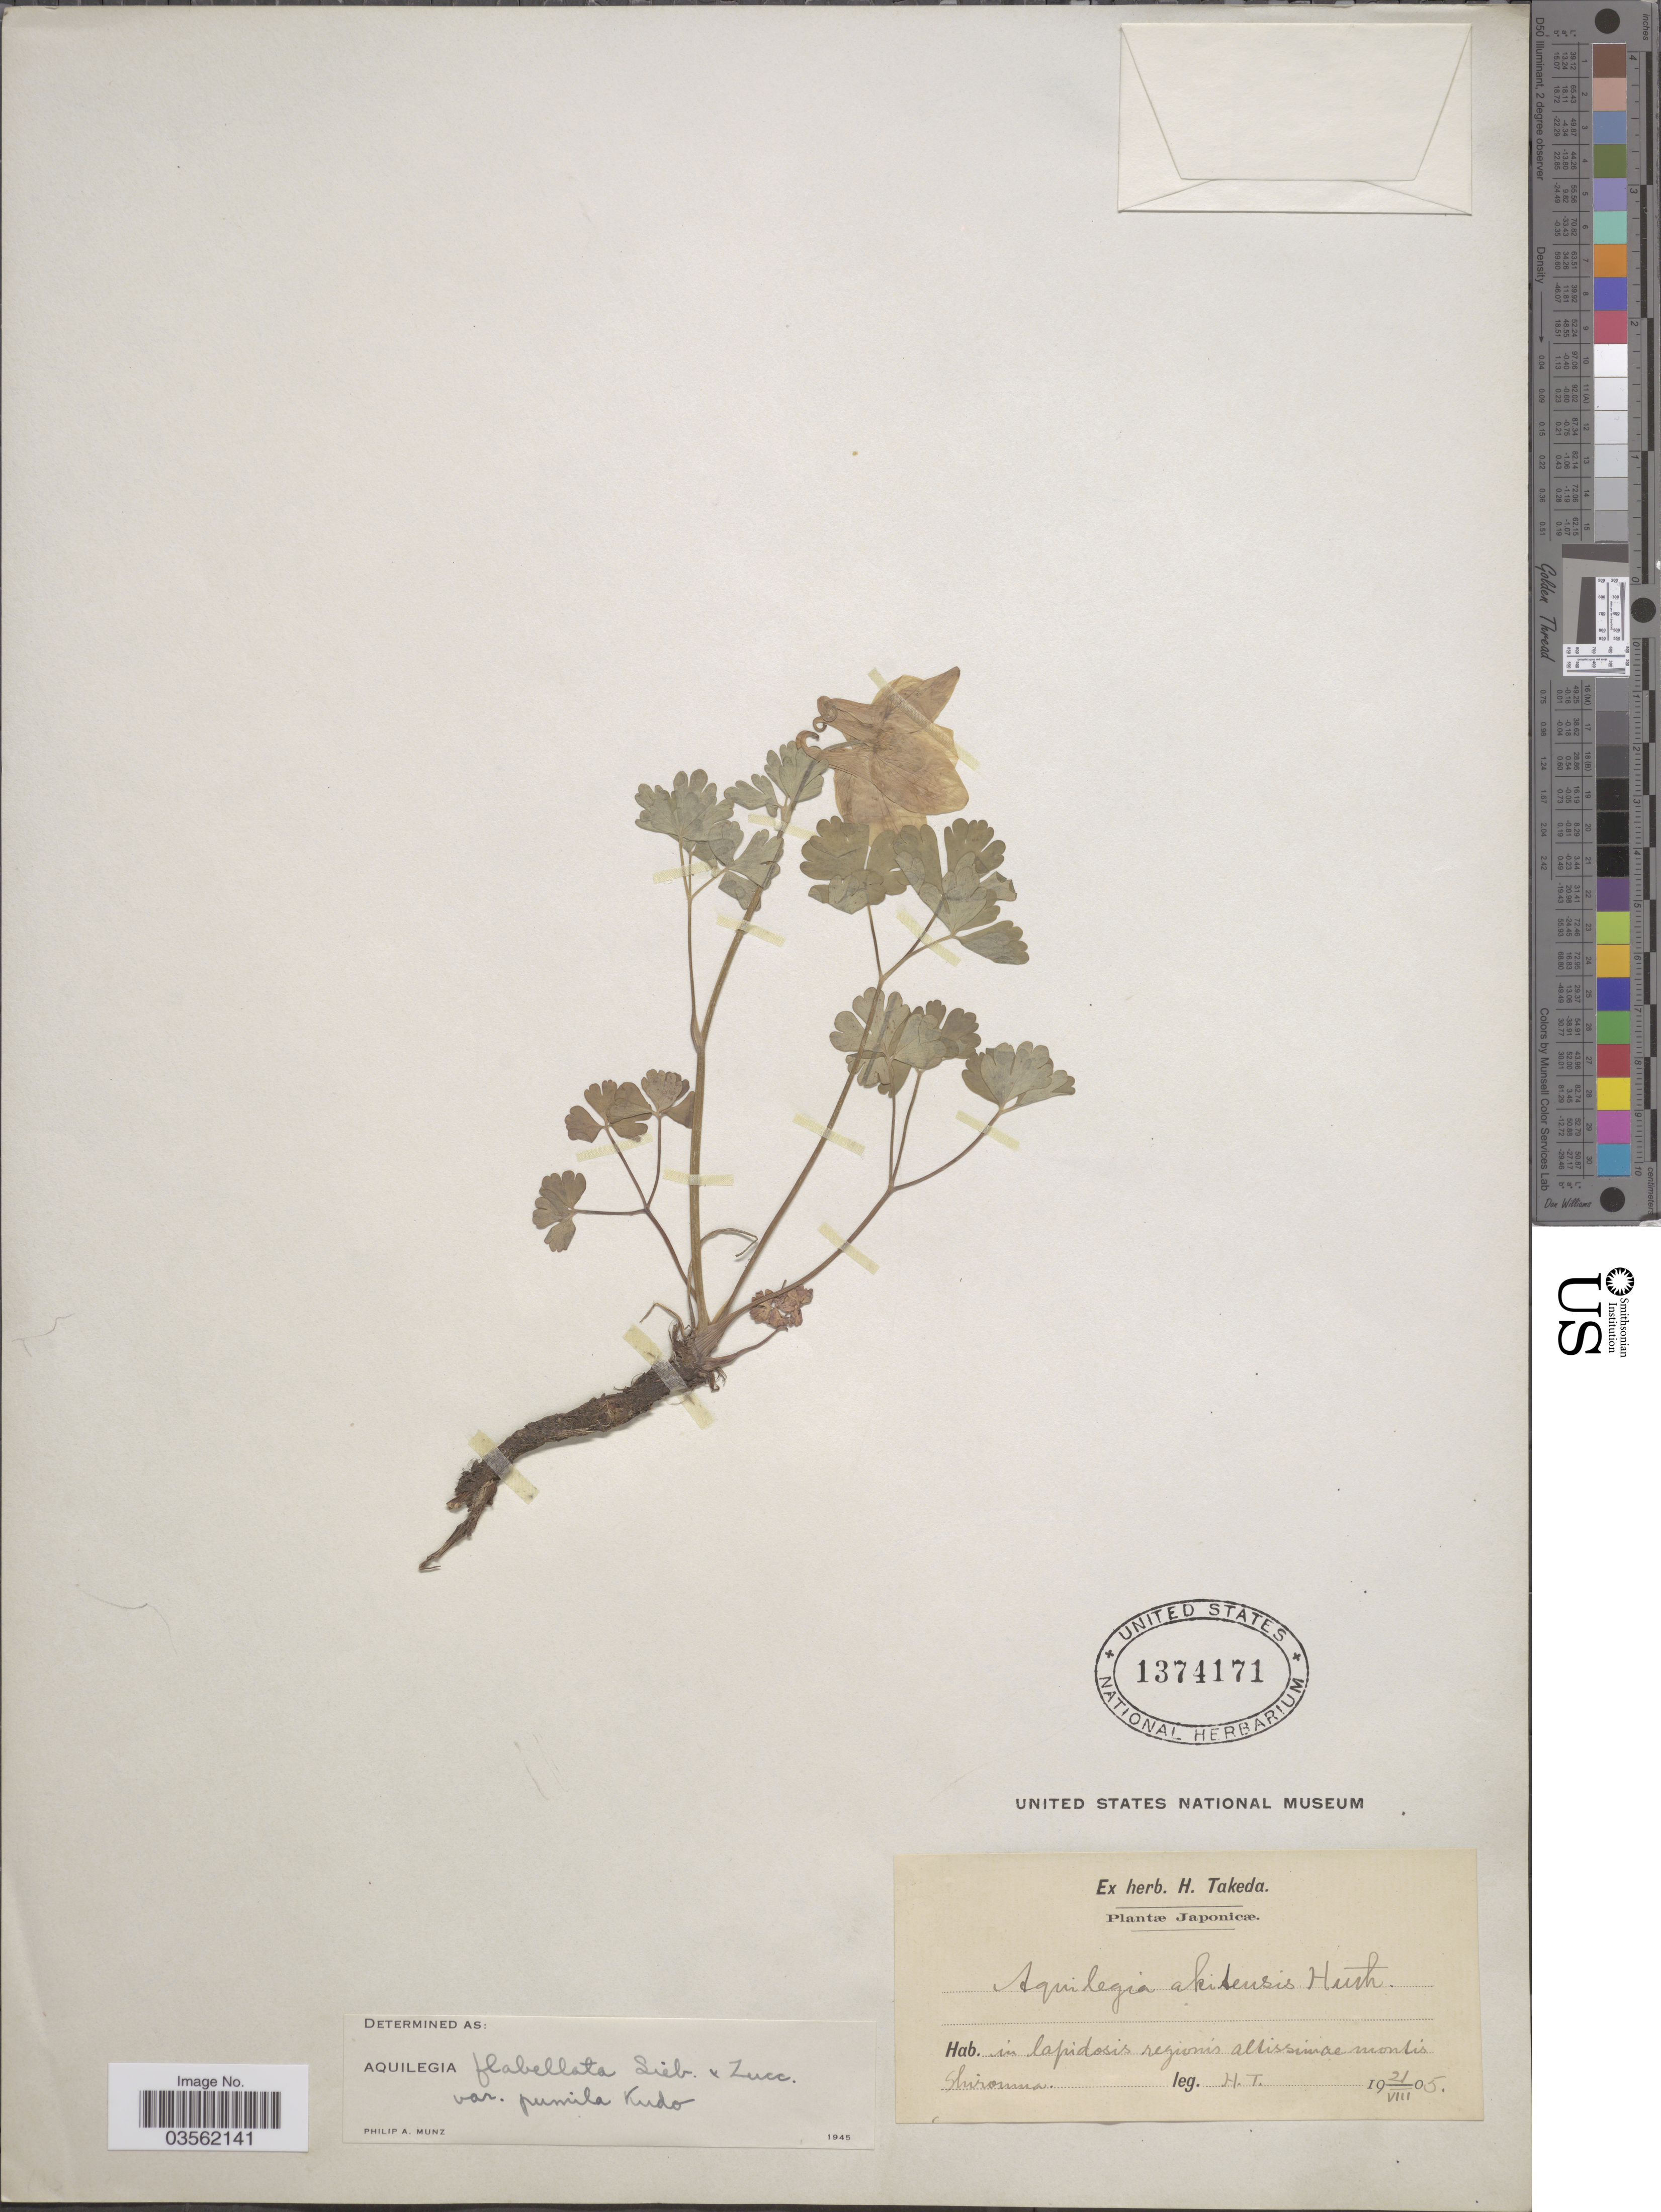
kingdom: Plantae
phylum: Tracheophyta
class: Magnoliopsida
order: Ranunculales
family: Ranunculaceae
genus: Aquilegia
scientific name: Aquilegia flabellata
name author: Siebold & Zucc.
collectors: H. Takeda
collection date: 1905-08-21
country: Japan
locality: In lapidosis regionis allissimae montis Shirouma.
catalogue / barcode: US 1374171